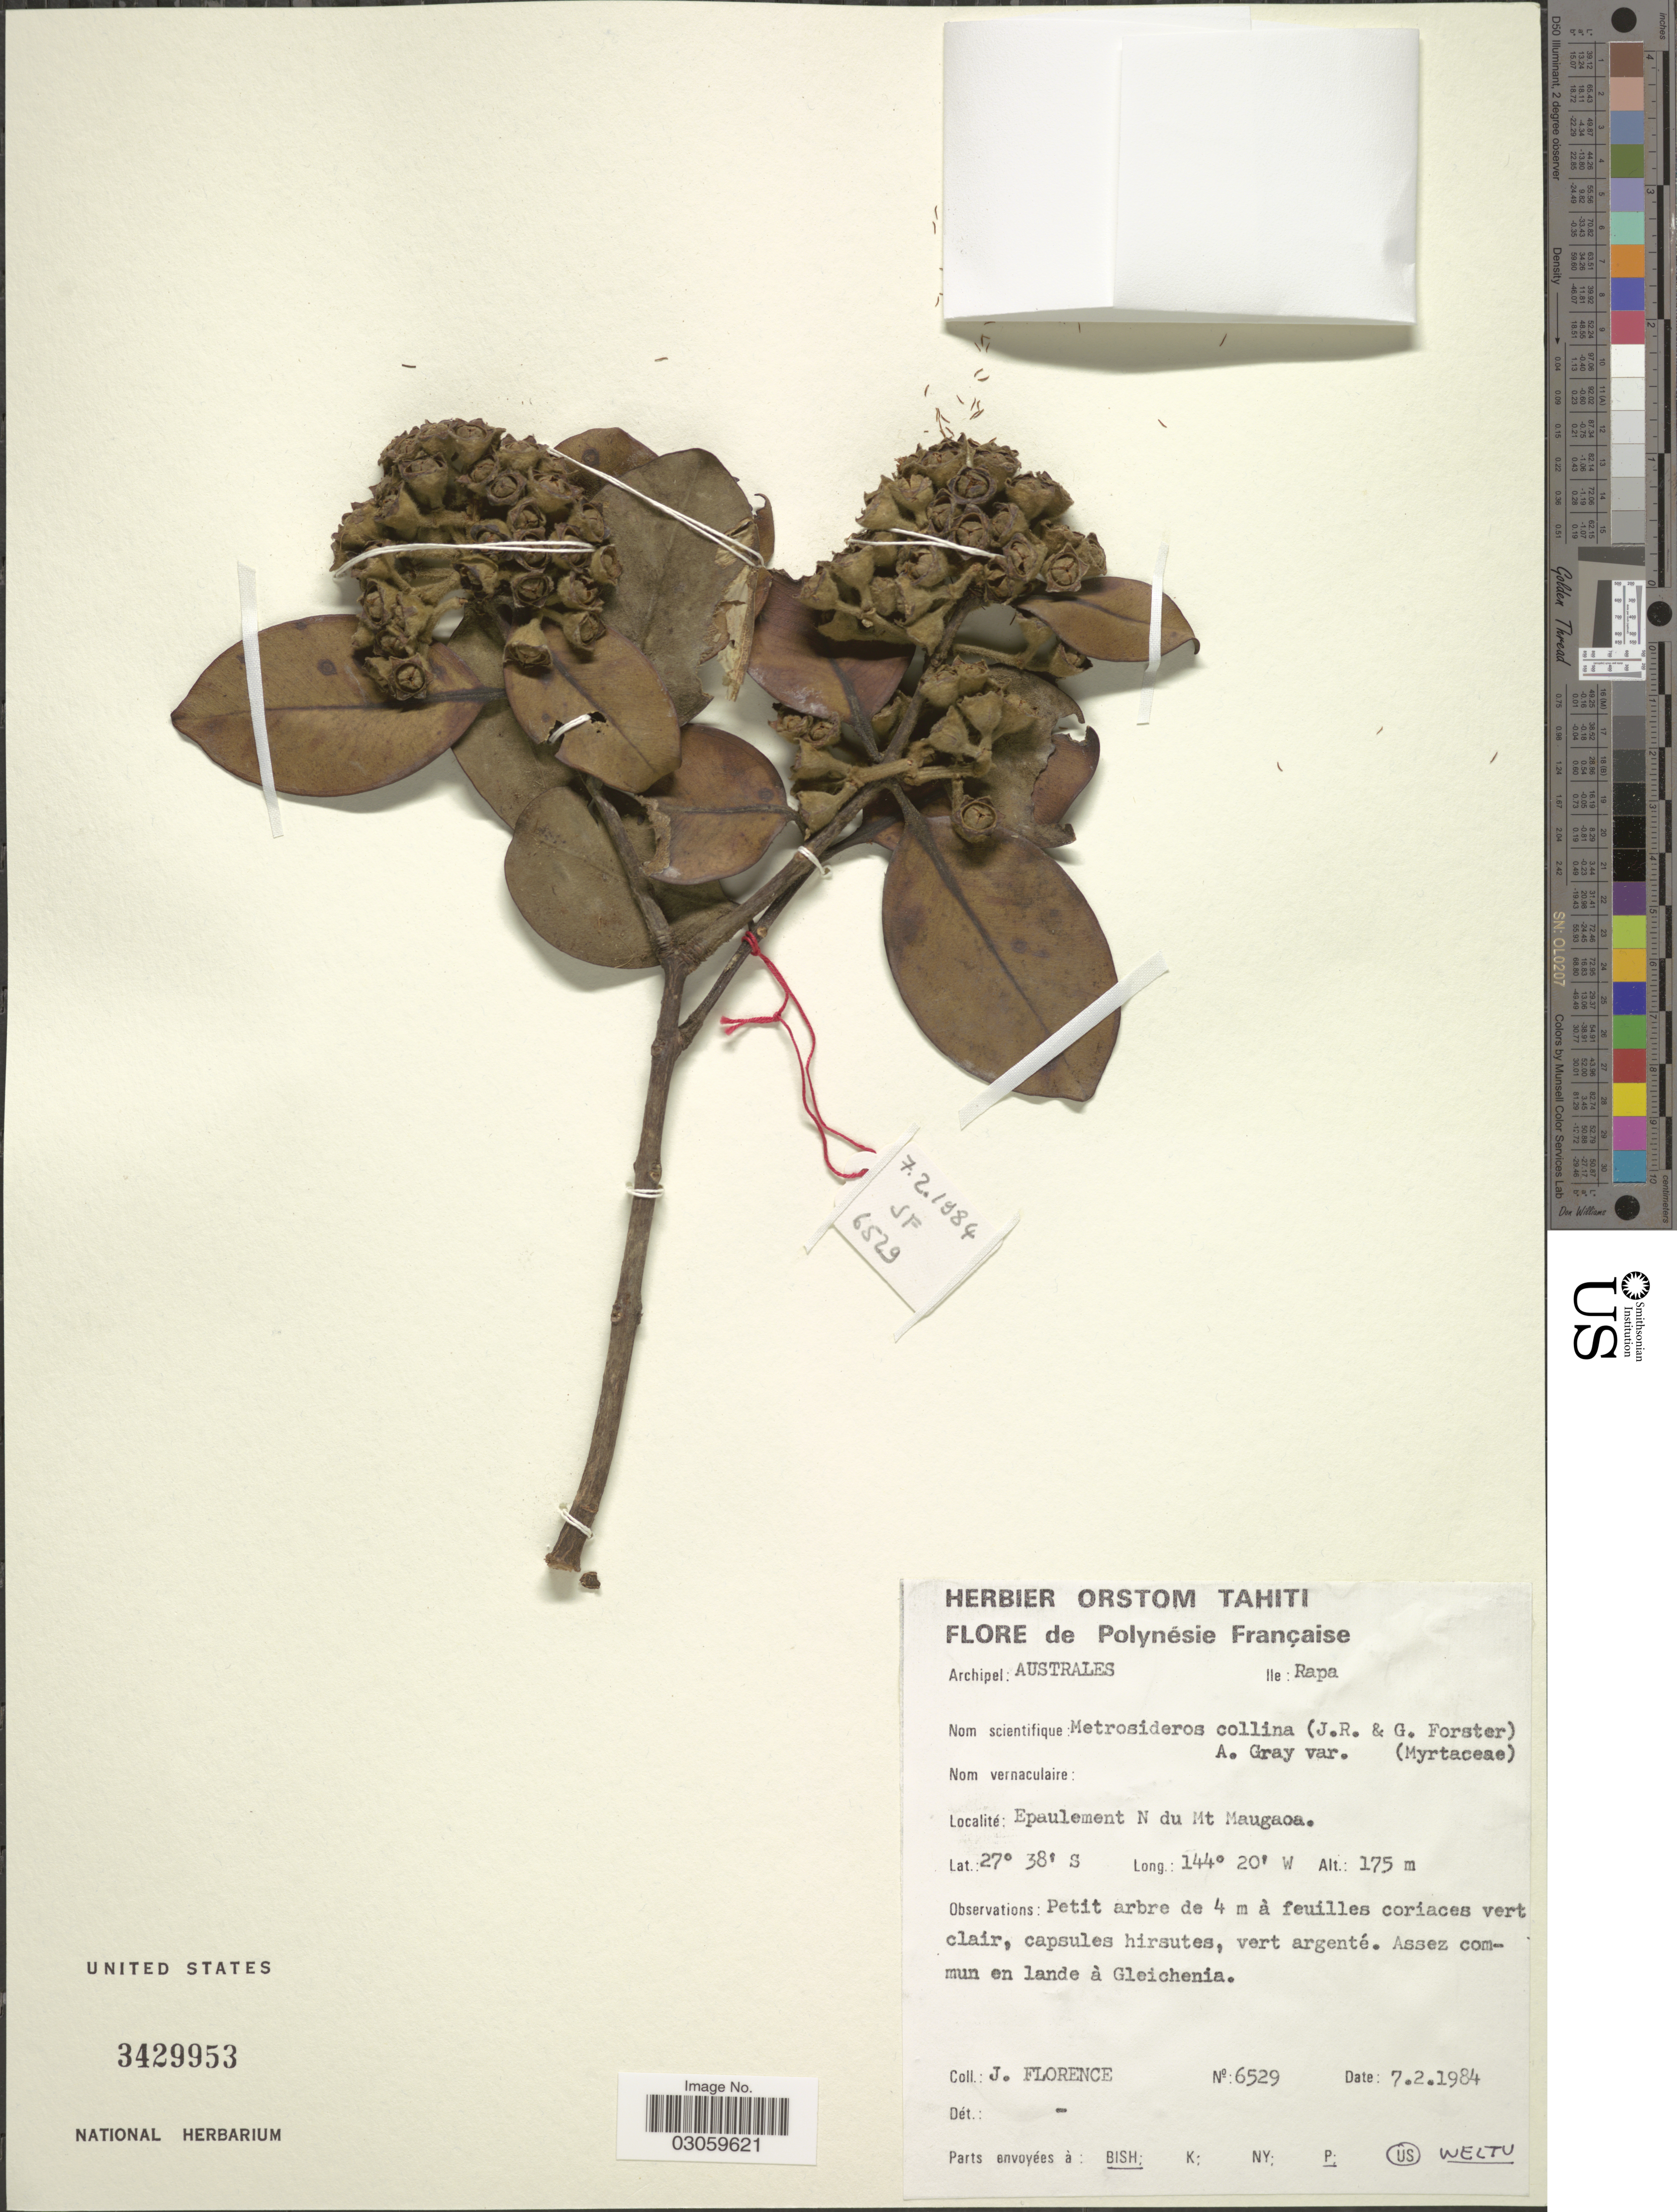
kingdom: Plantae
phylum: Tracheophyta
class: Magnoliopsida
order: Myrtales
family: Myrtaceae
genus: Metrosideros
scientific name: Metrosideros collina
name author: (J.R. Forst. & G. Forst.) A. Gray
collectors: J. Florence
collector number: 6529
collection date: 1984-02-07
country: French Polynesia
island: Rapa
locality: Polynésie Française. Archipel: Australes. Ile: Rapa. Epaulement N du Mt Maugaoa.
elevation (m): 175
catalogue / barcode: US 3429953